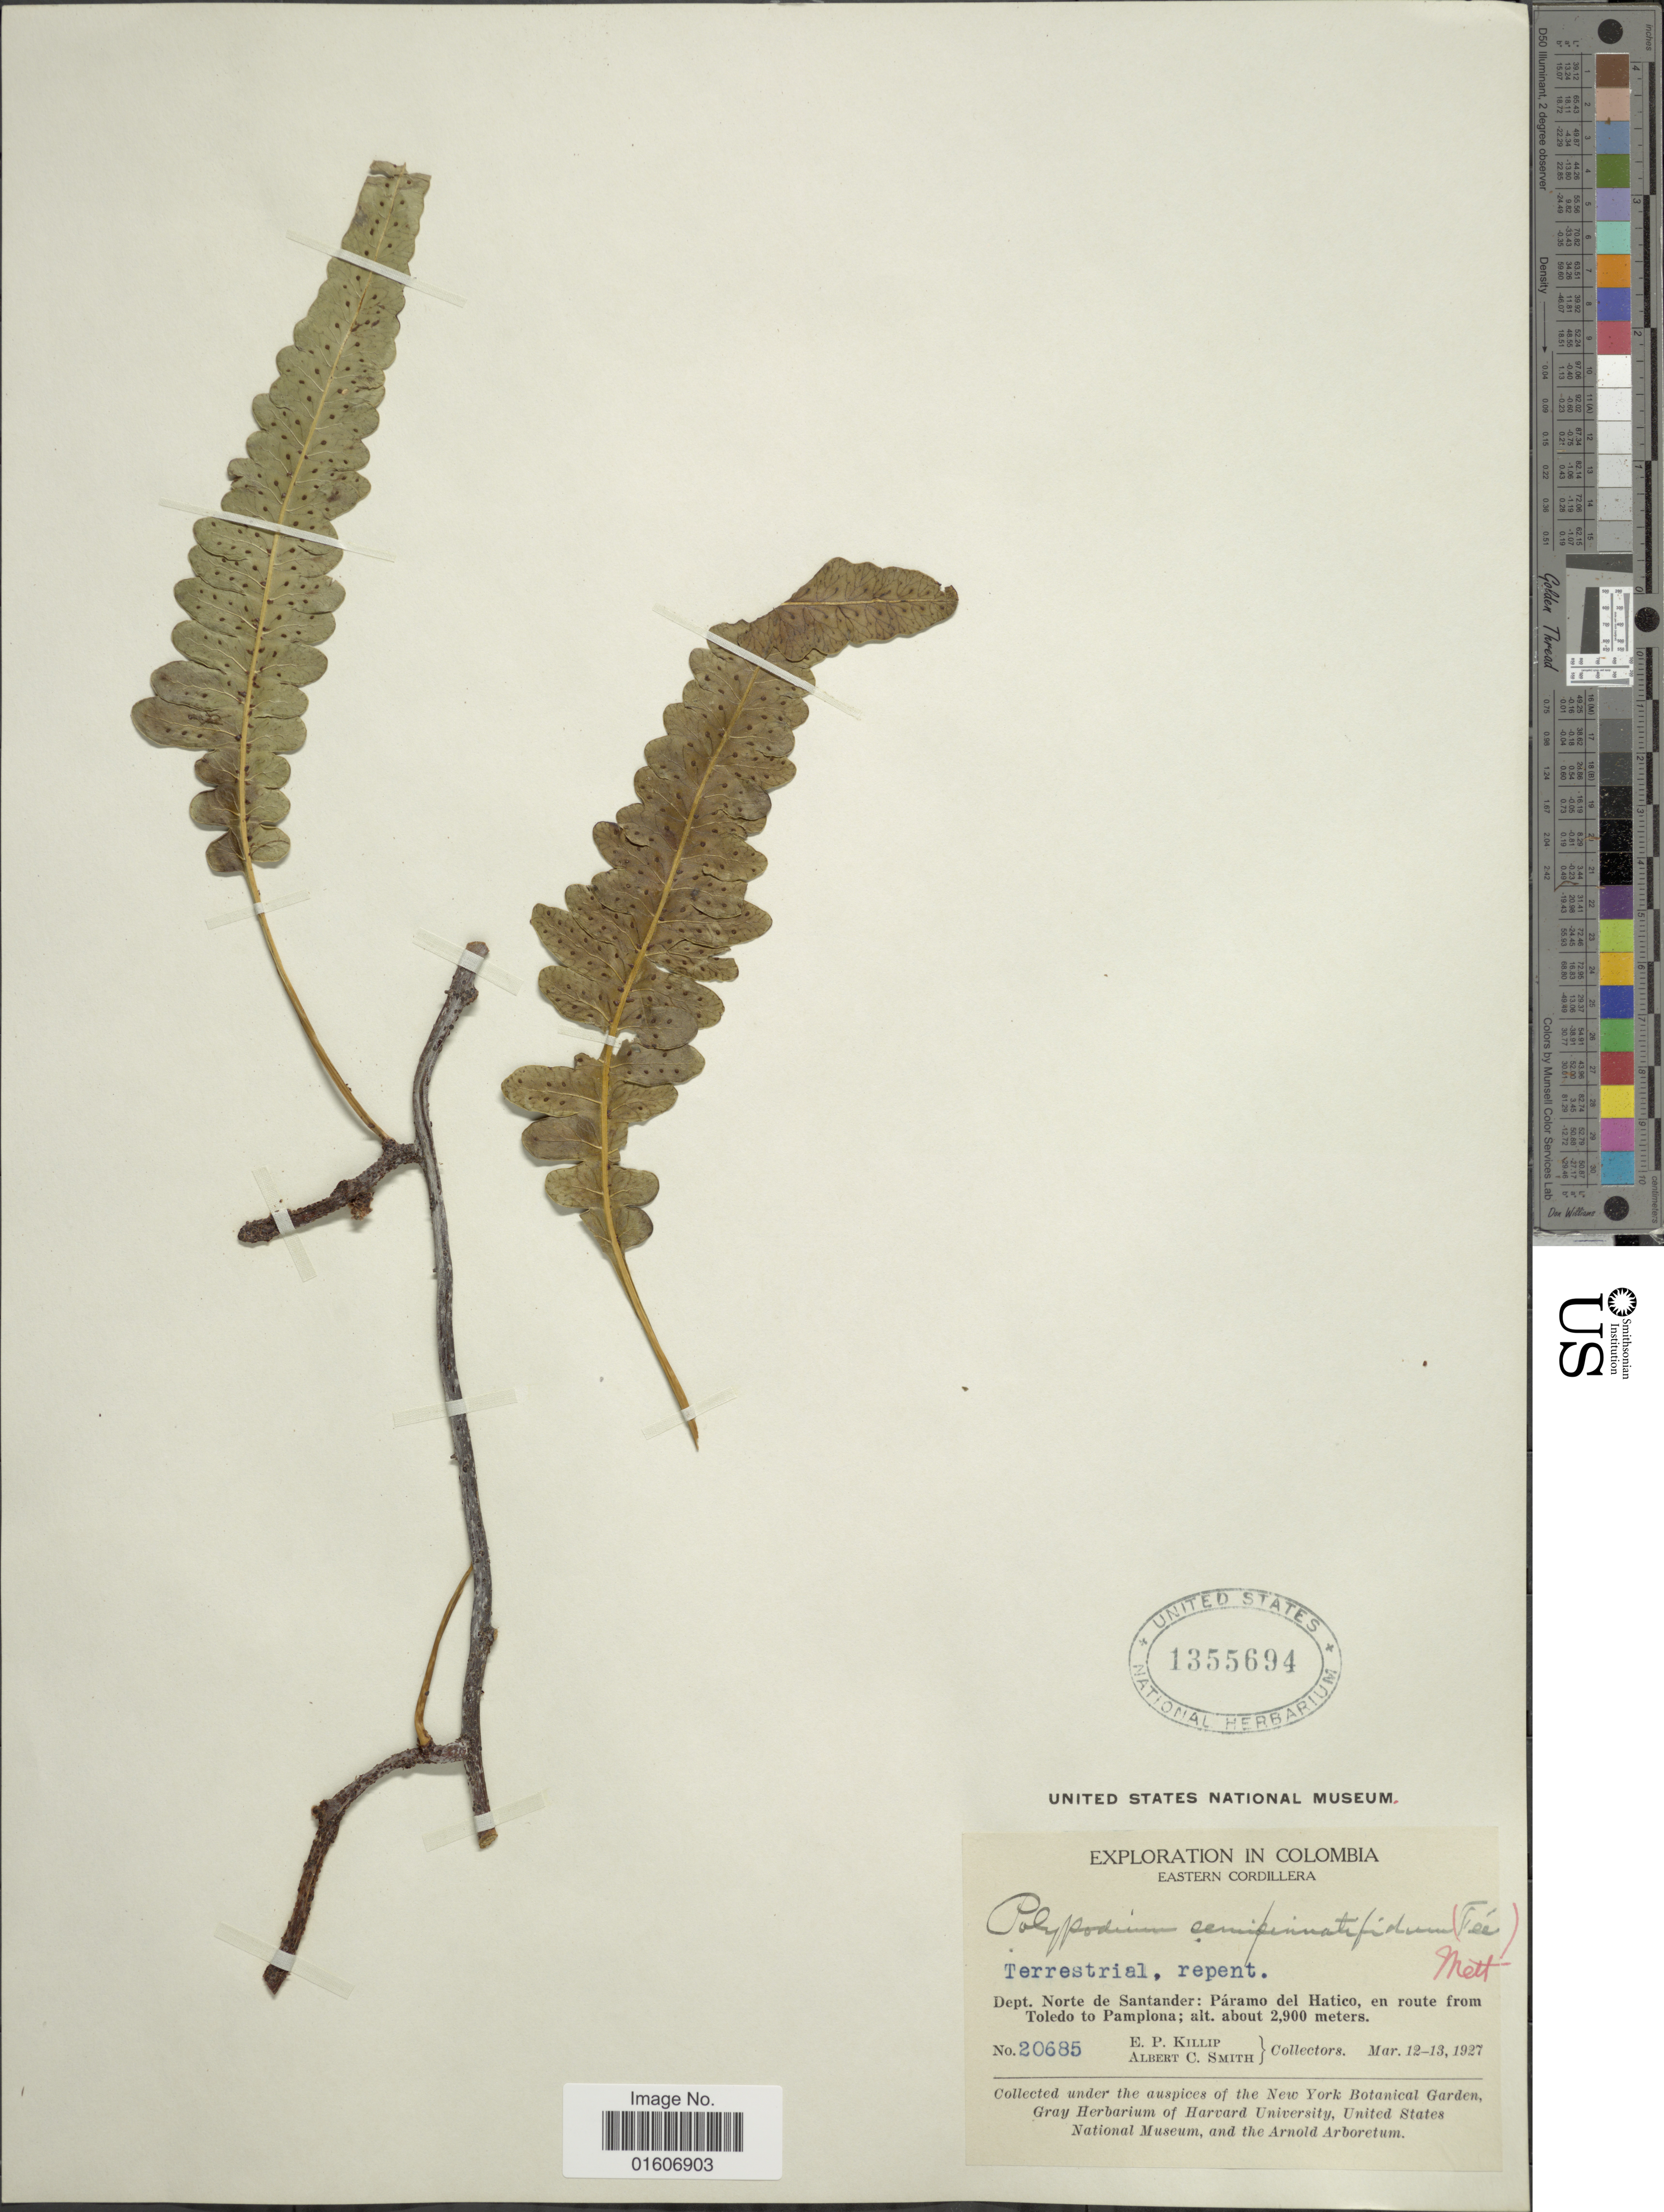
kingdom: Plantae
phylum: Tracheophyta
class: Polypodiopsida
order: Polypodiales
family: Polypodiaceae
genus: Serpocaulon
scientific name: Serpocaulon semipinnatifidum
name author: (Fée) A.R. Sm.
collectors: E. P. Killip & A. C. Smith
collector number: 20685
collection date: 1927-03-12/1927-03-13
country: Colombia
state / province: Norte de Santander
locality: Eastern Cordillera, Dept. Norte de Santander: Páramo del Hatico, en route from Toledo to Pamplona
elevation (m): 2900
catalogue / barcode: US 1355694